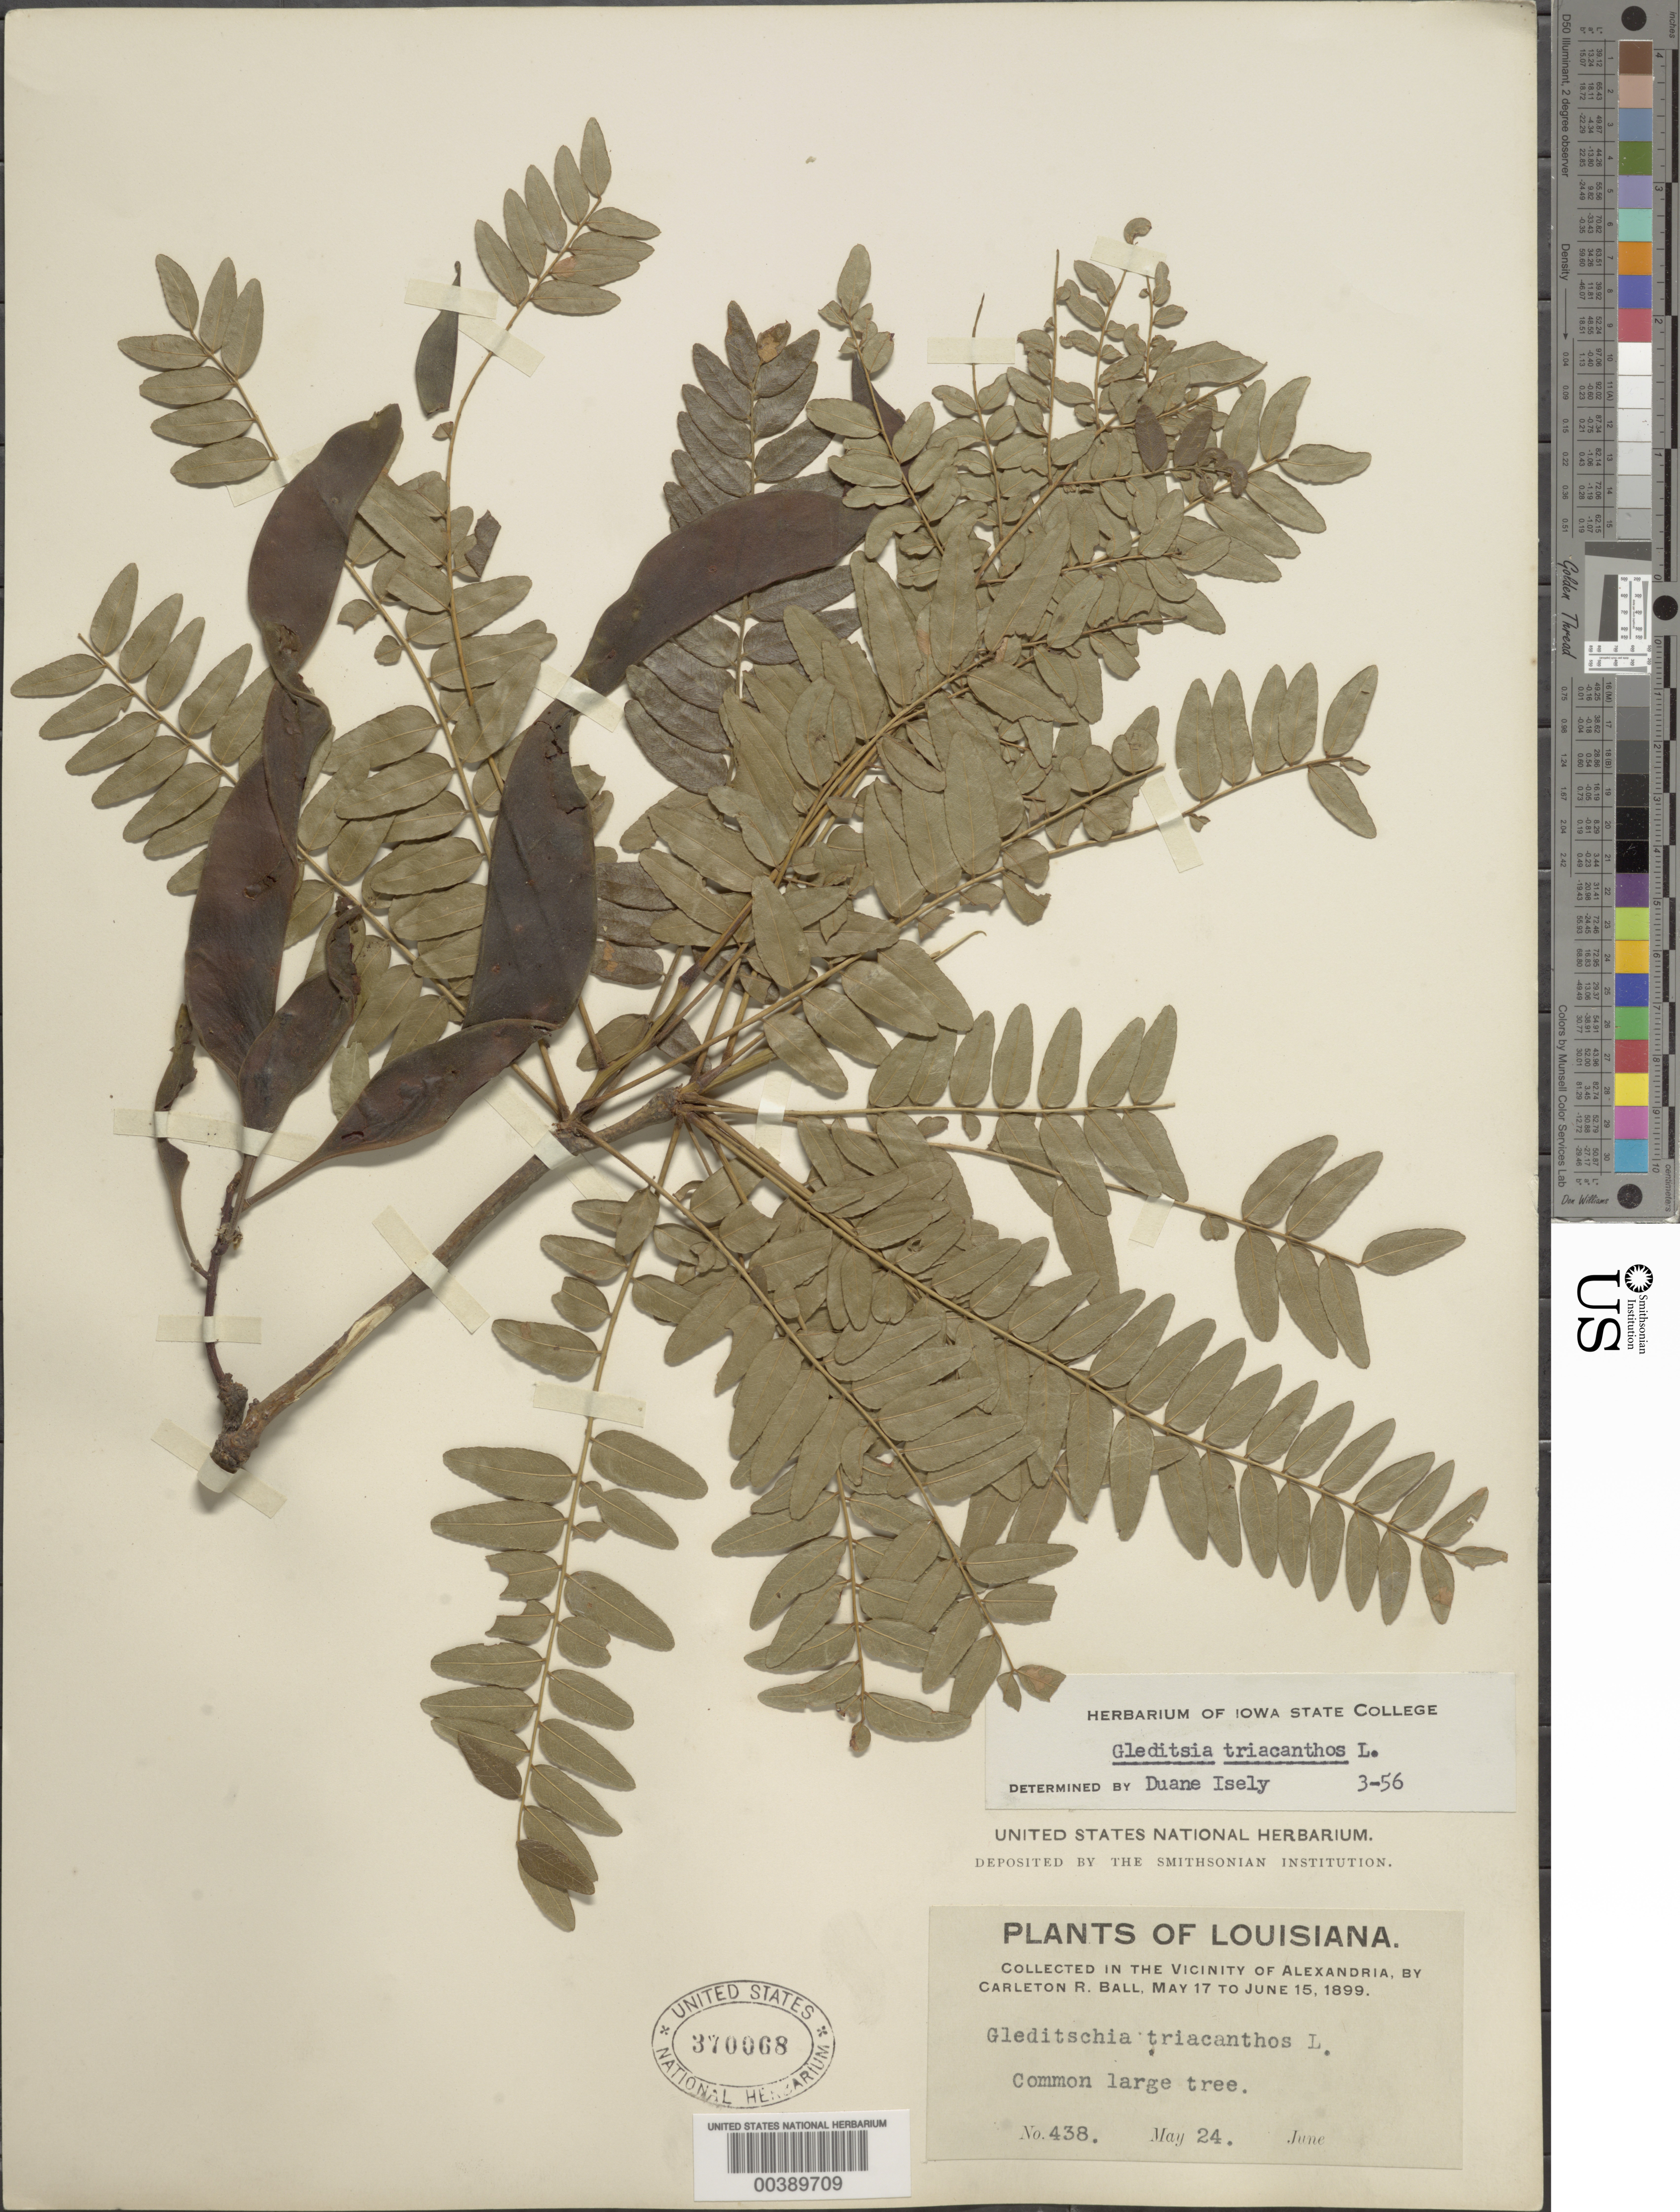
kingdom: Plantae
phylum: Tracheophyta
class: Magnoliopsida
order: Fabales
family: Fabaceae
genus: Gleditsia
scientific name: Gleditsia triacanthos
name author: L.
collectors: C. R. Ball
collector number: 438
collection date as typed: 24 May 1899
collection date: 1899-05-24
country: United States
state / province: Louisiana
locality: Vicinity of alexandria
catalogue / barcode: US 370068